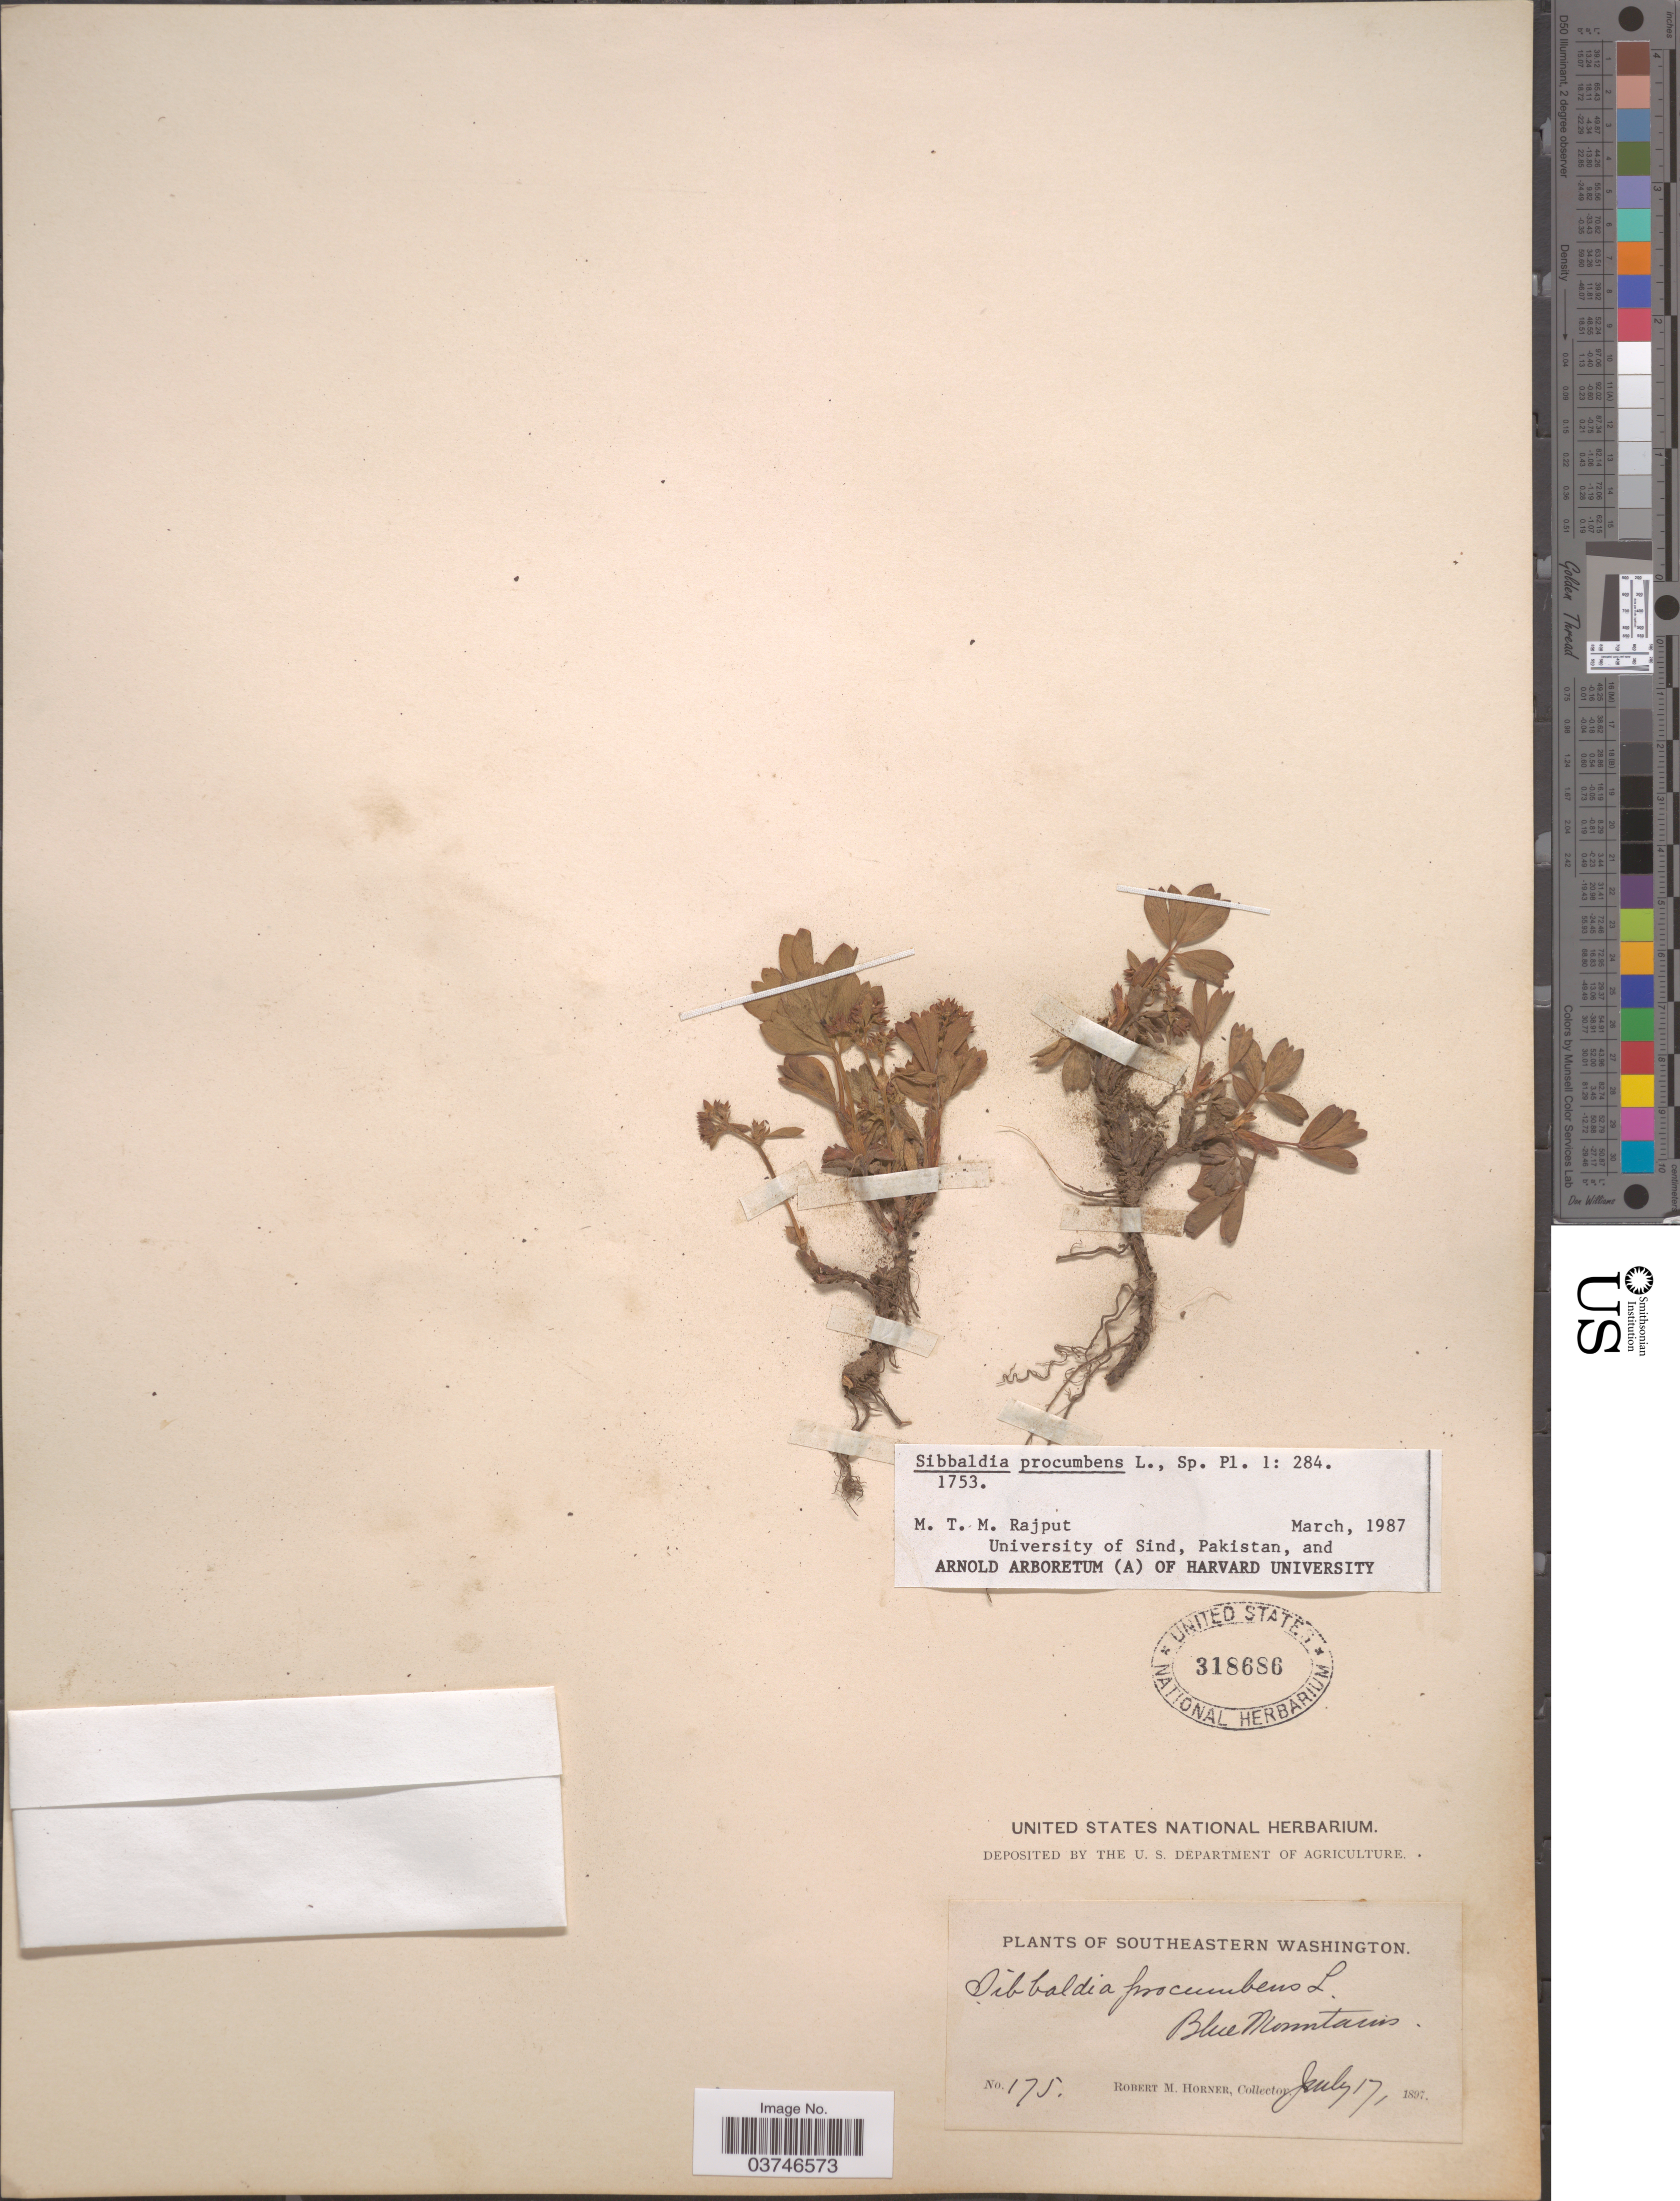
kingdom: Plantae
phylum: Tracheophyta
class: Magnoliopsida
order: Rosales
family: Rosaceae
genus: Sibbaldia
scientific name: Sibbaldia procumbens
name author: L.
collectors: R. Horner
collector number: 175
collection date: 1897-07-17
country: United States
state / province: Washington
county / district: Clallam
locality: Southeastern Washington. Blue Mountains.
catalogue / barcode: US 318686